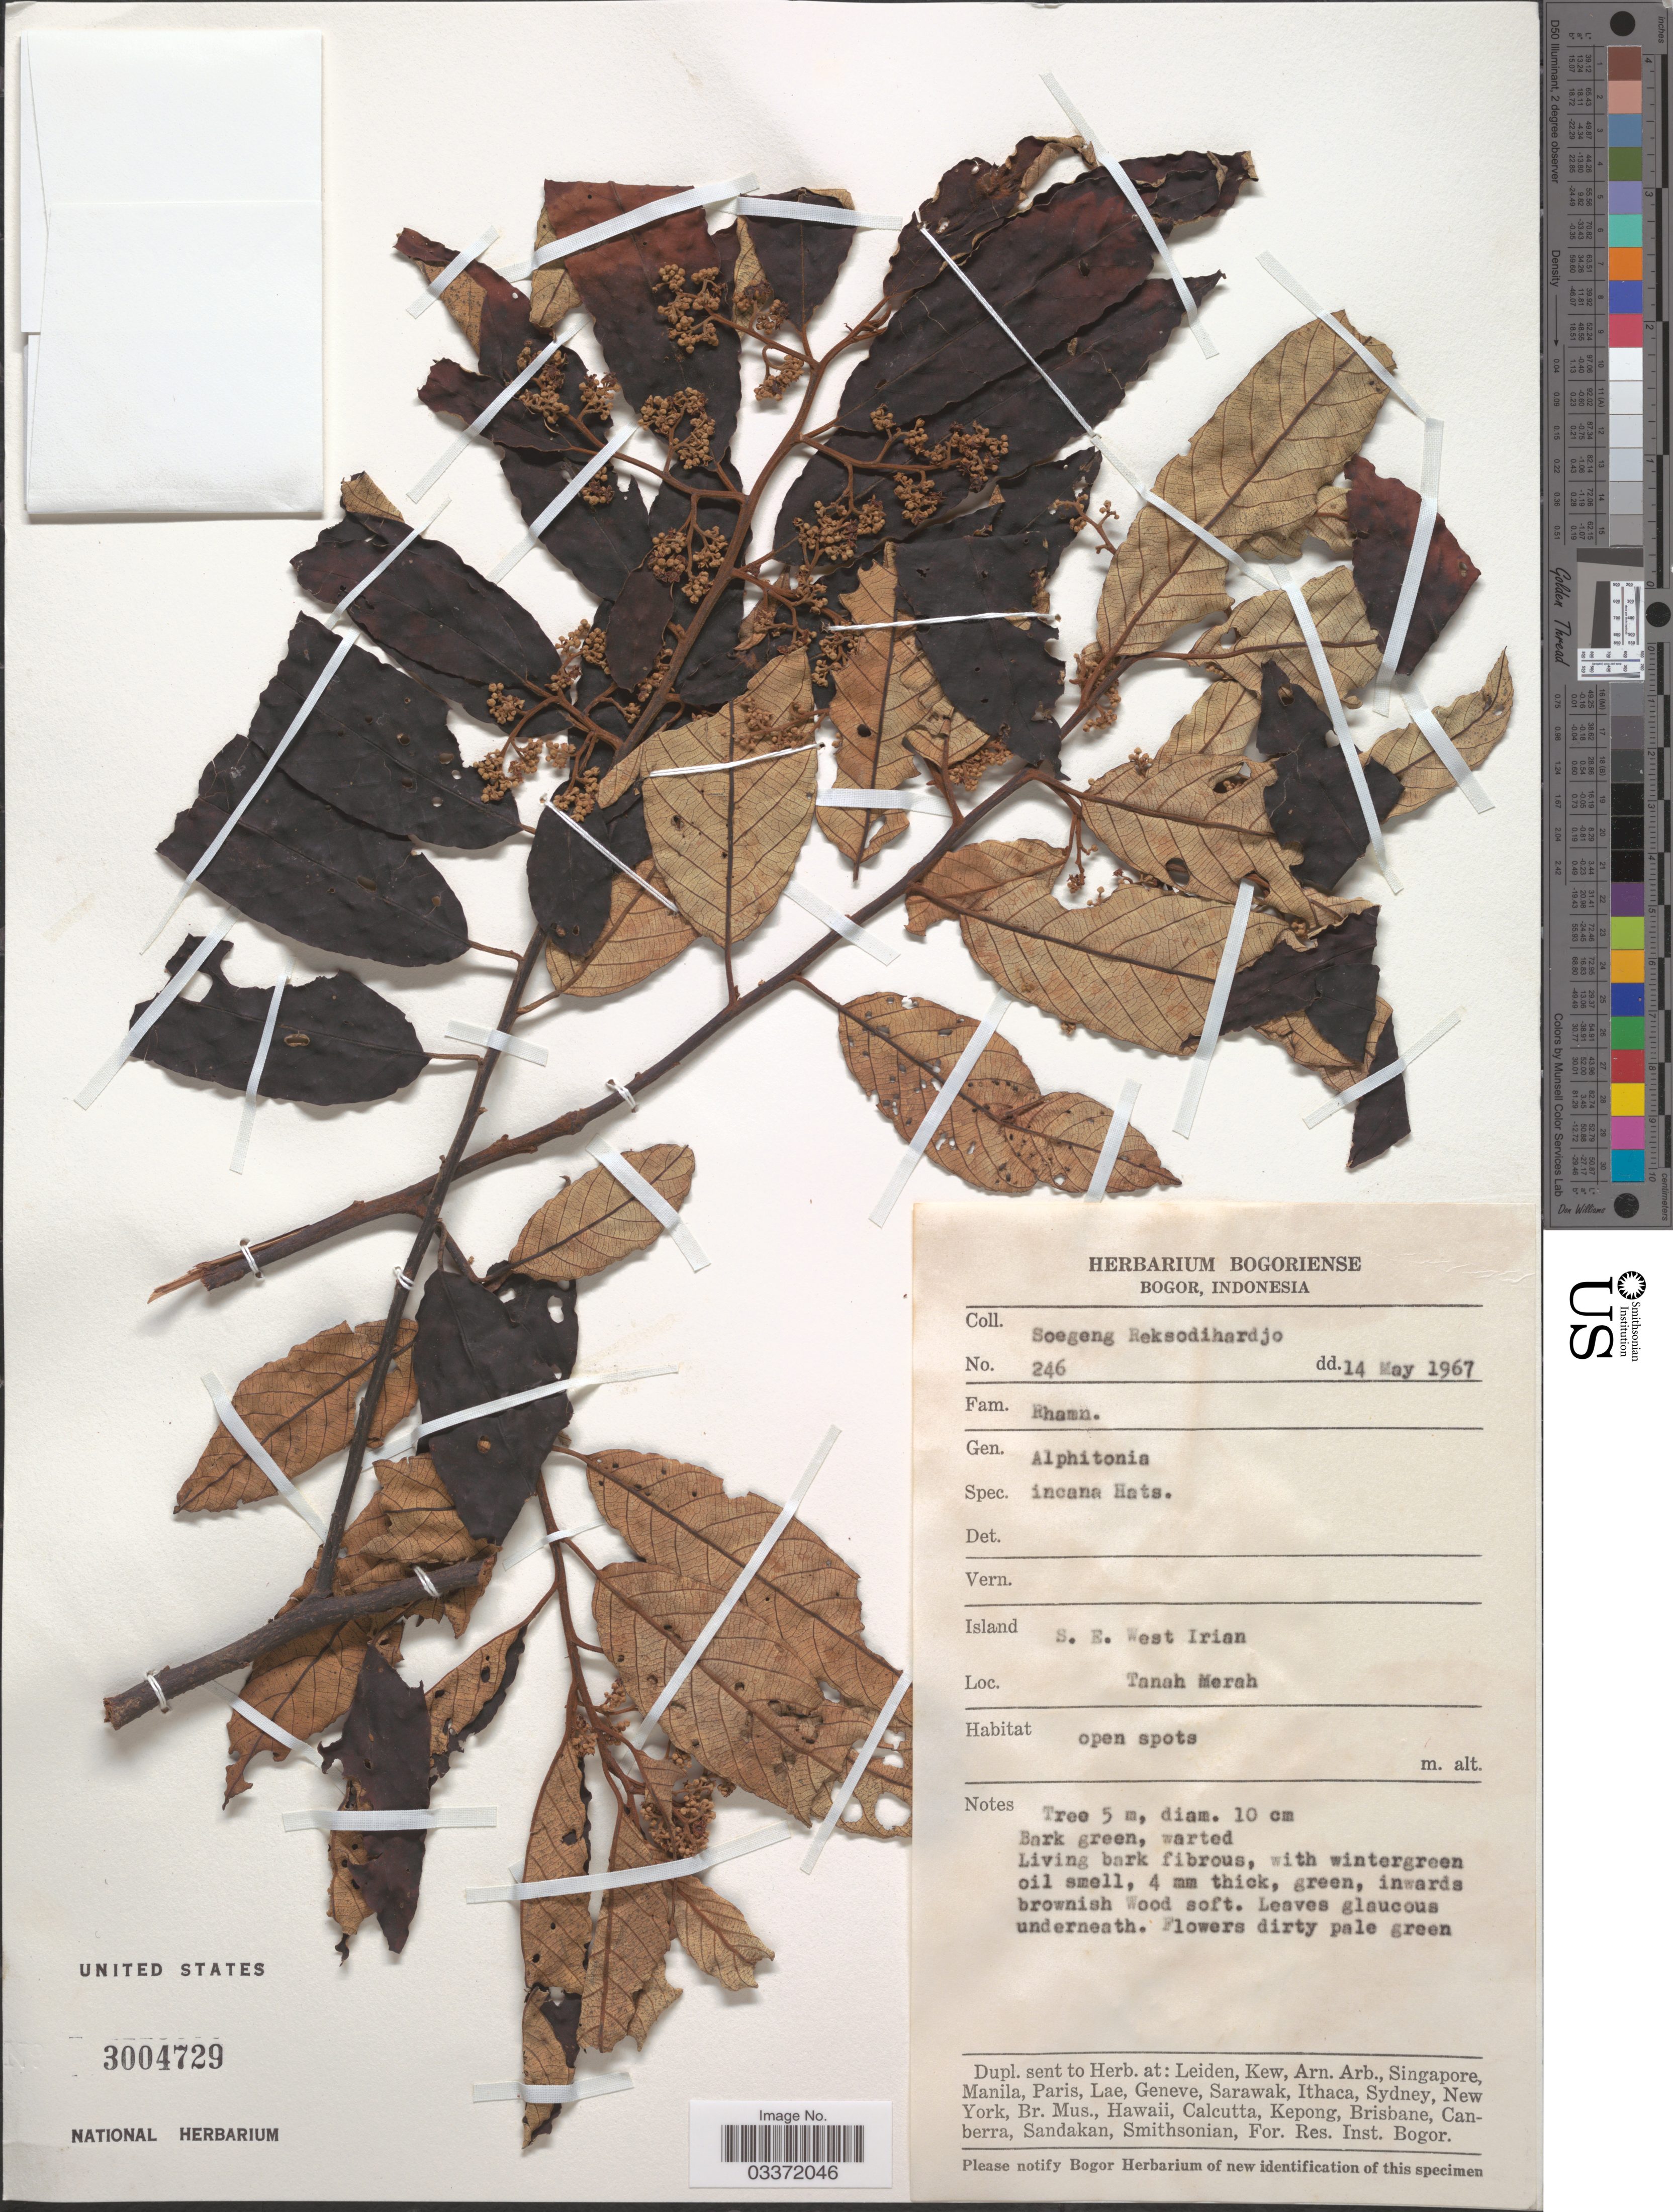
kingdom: Plantae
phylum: Tracheophyta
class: Magnoliopsida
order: Rosales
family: Rhamnaceae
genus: Alphitonia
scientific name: Alphitonia incana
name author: (Roxb.) Teisjm. & Binn. ex Kurz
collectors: S. Reksodihardjo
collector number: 246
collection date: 1967-05-14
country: Indonesia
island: New Guinea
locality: Island S. E. West Irian. Tanah Merah.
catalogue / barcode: US 3004729